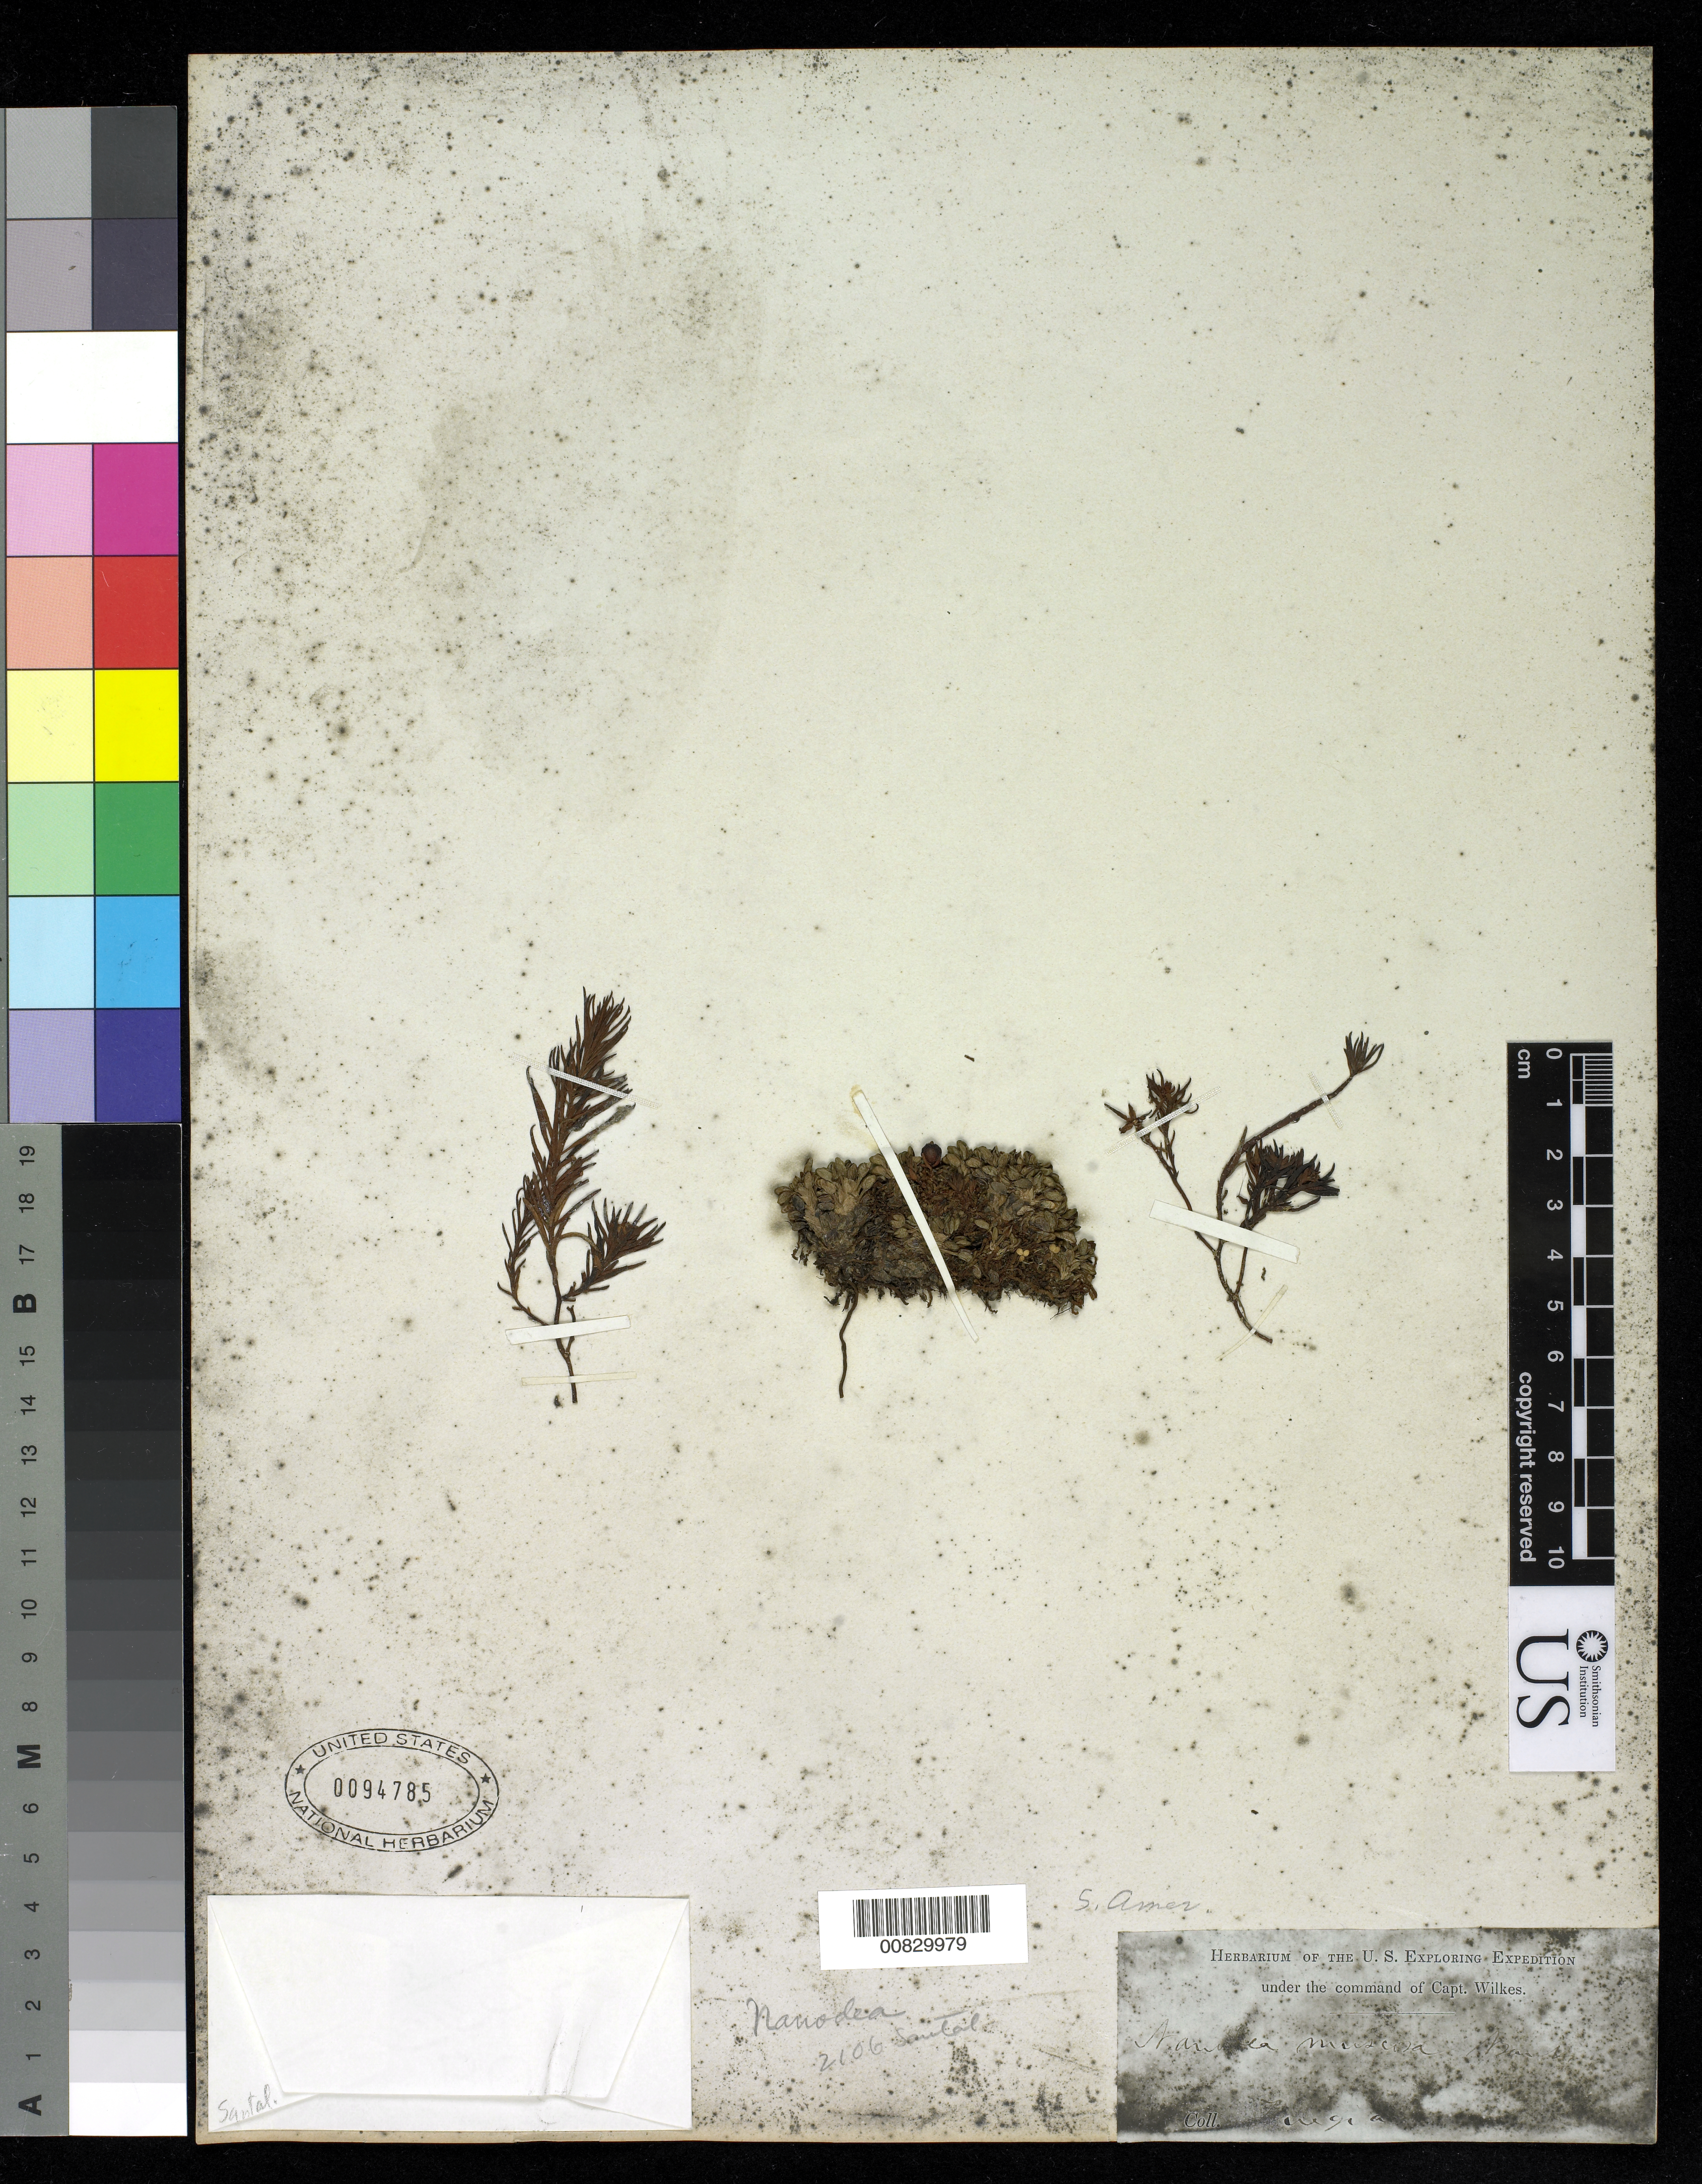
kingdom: Plantae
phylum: Tracheophyta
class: Magnoliopsida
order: Santalales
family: Nanodeaceae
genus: Nanodea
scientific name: Nanodea muscosa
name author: Banks ex C.F. Gaertn.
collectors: Wilkes Explor. Exped.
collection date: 1838/1842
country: Argentina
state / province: Tierra del Fuego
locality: Fuegia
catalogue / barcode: US 94785